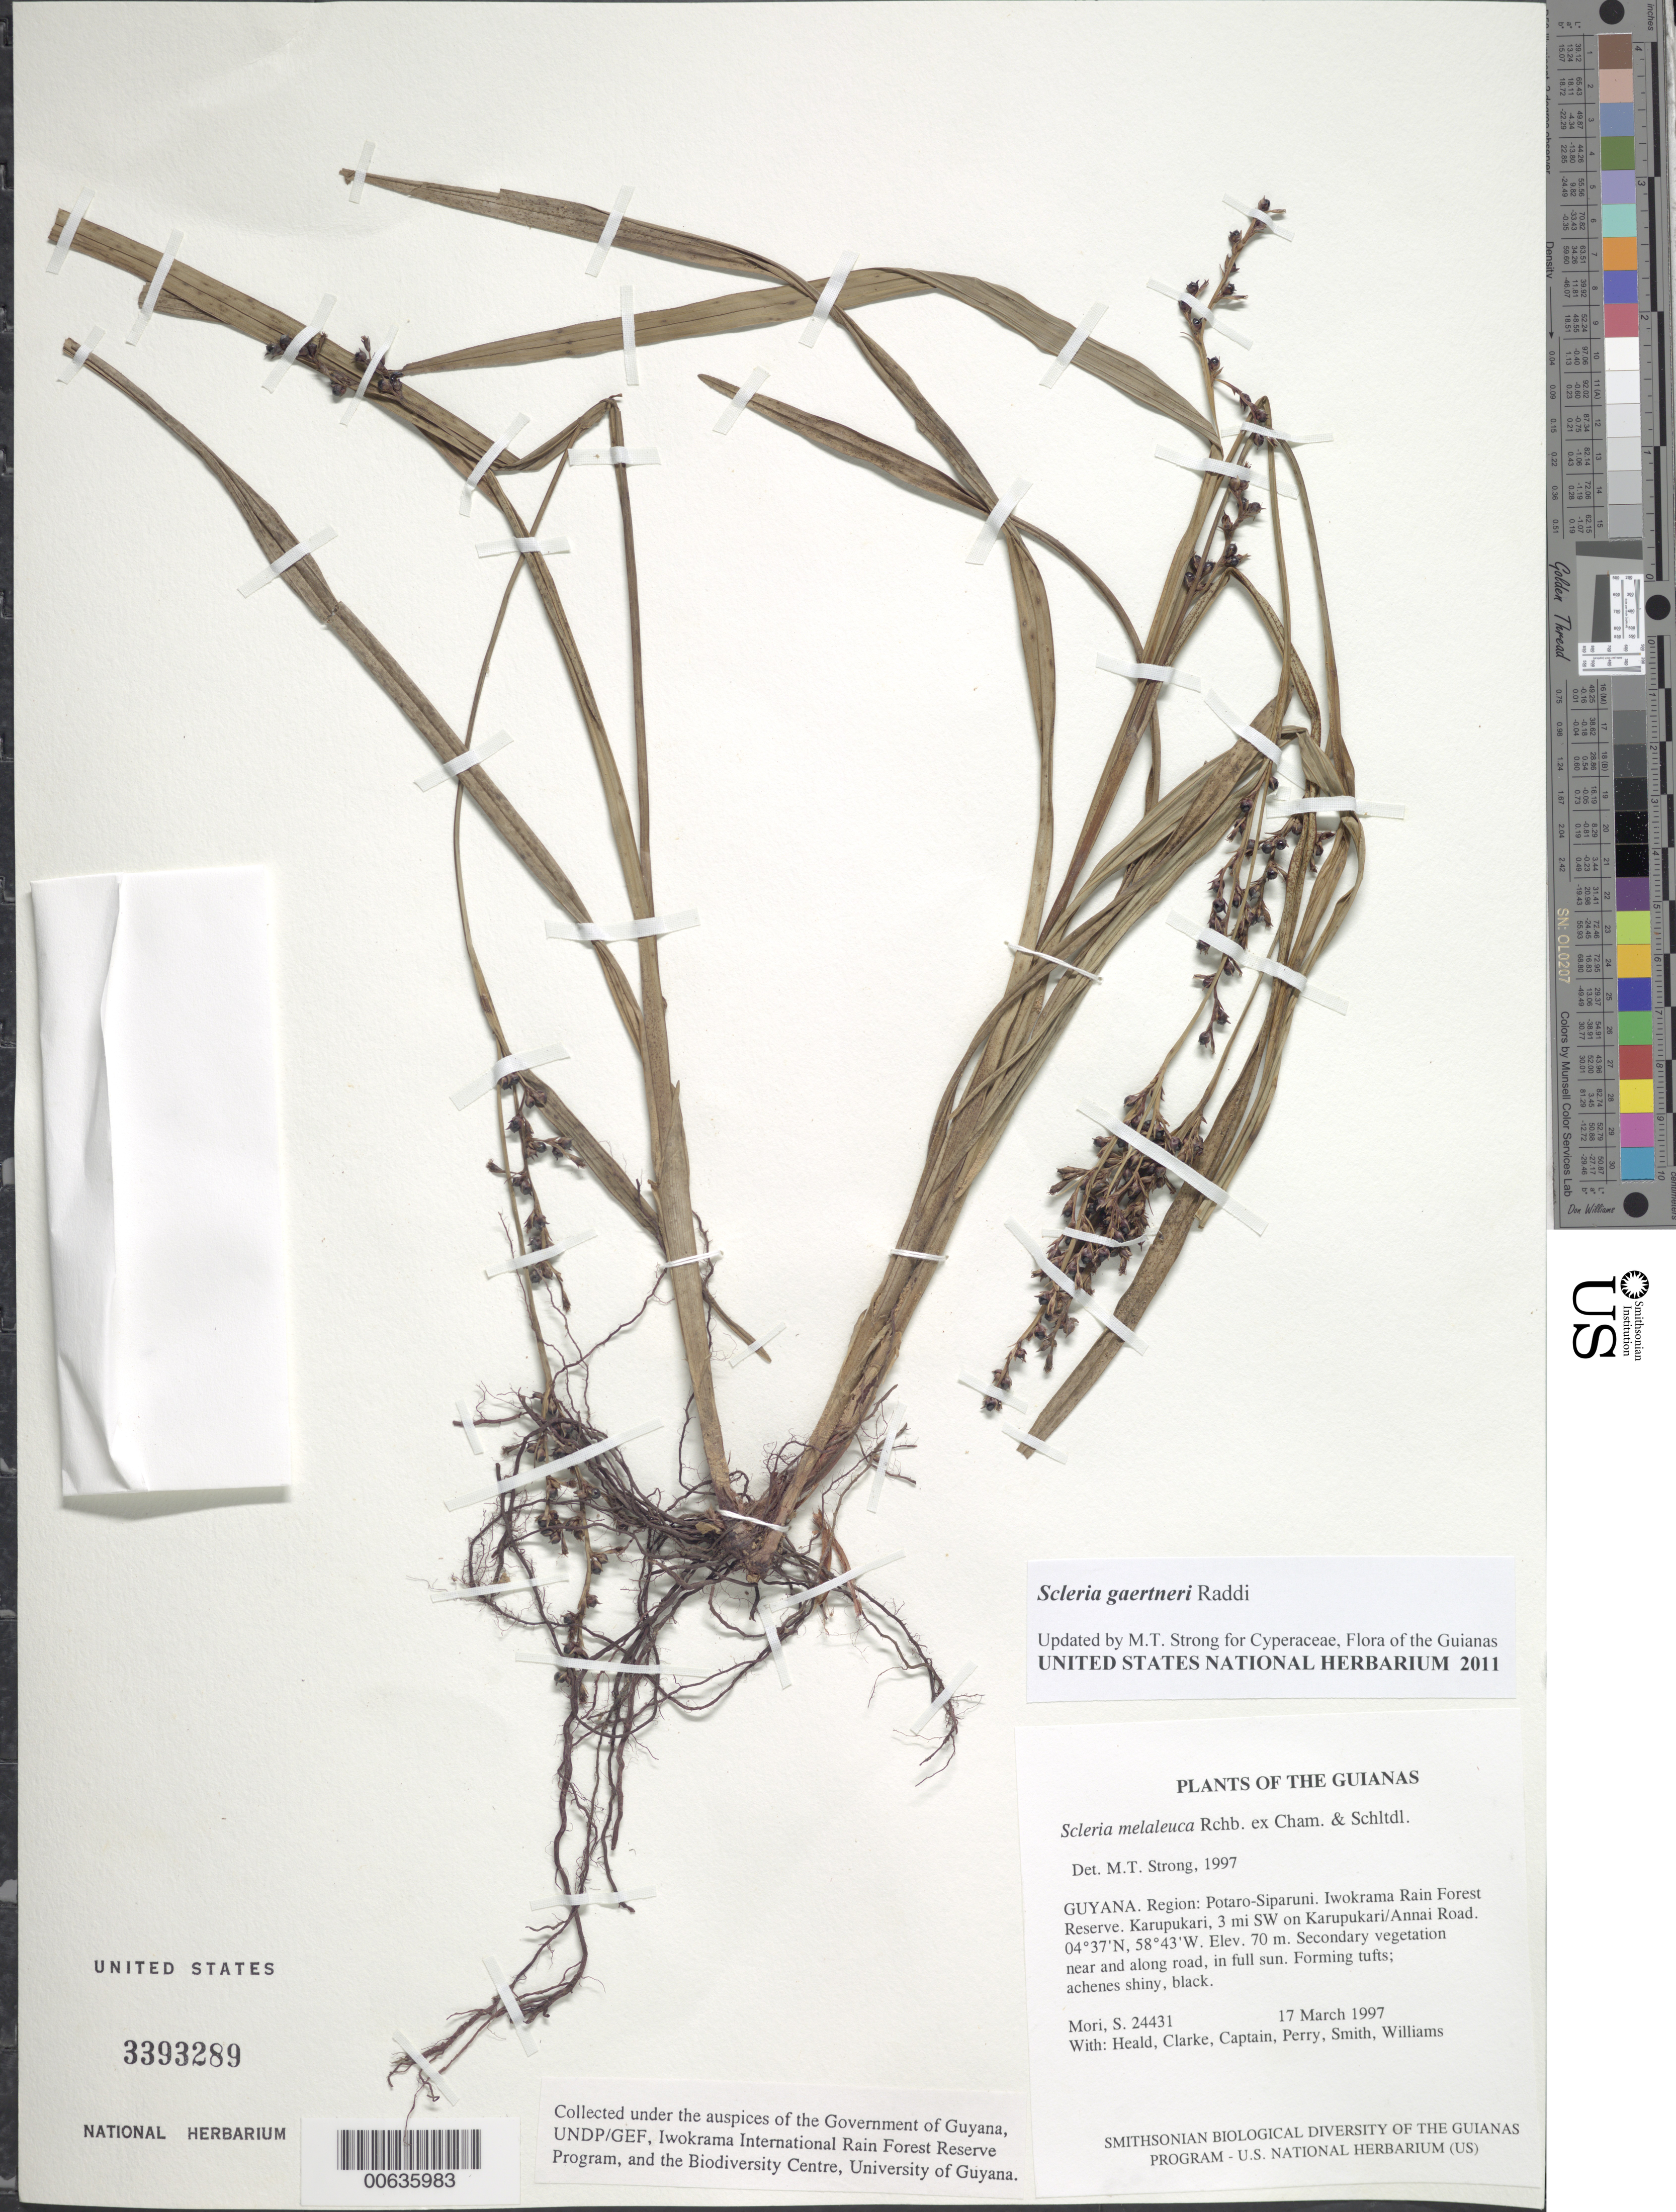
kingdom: Plantae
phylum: Tracheophyta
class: Liliopsida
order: Poales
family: Cyperaceae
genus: Scleria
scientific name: Scleria gaertneri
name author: Raddi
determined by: Strong, M. T., (US), Smithsonian Institution - National Museum of Natural History (UNITED STATES)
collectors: S. Mori, S. Heald, D. Clarke, C. Captain, C. Perry, -- Smith & R. Williams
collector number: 24431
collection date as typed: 17 March 1997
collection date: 1997-03-17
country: Guyana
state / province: Potaro-Siparuni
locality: Iwokrama Rain Forest Reserve. Karupukari, 3 mi SW on Karupukari/Annai Road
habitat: Secondary vegetation near and along road, in full sun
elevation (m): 70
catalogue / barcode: US 3393289